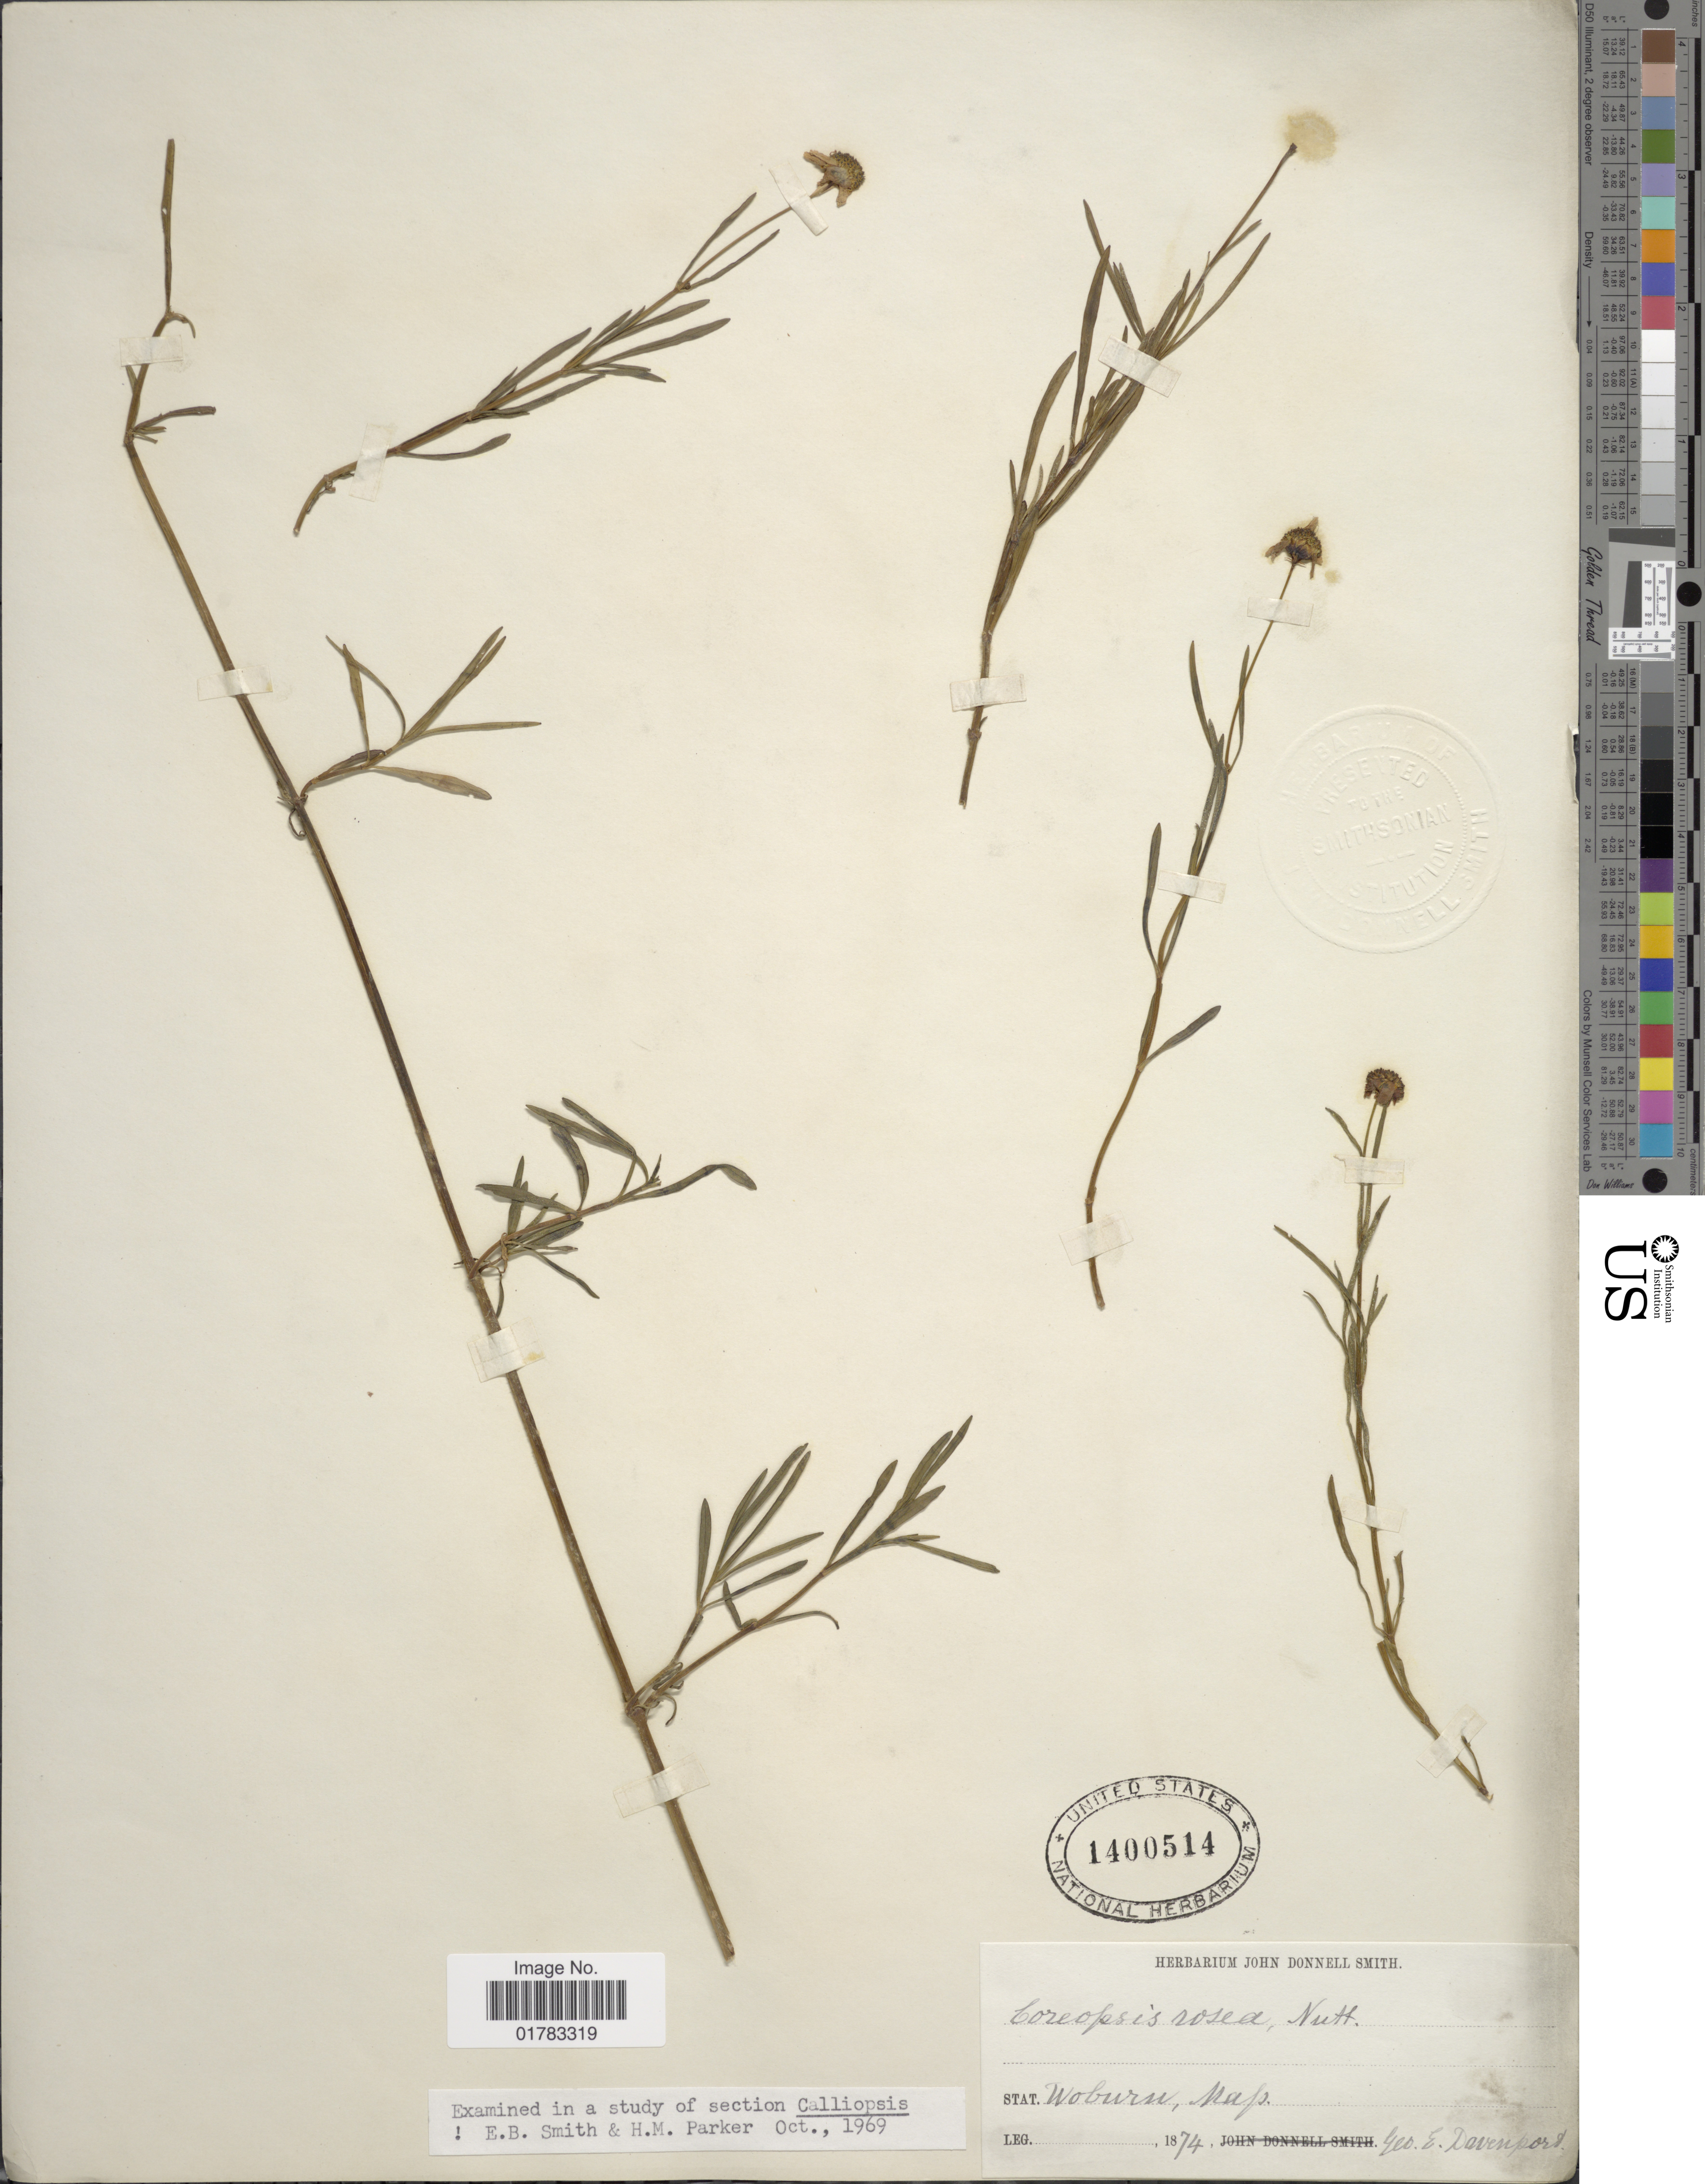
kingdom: Plantae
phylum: Tracheophyta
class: Magnoliopsida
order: Asterales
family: Asteraceae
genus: Coreopsis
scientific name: Coreopsis rosea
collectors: G. E. Davenport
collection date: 1874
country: United States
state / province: Massachusetts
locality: Stat. Woburn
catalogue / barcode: US 1400514